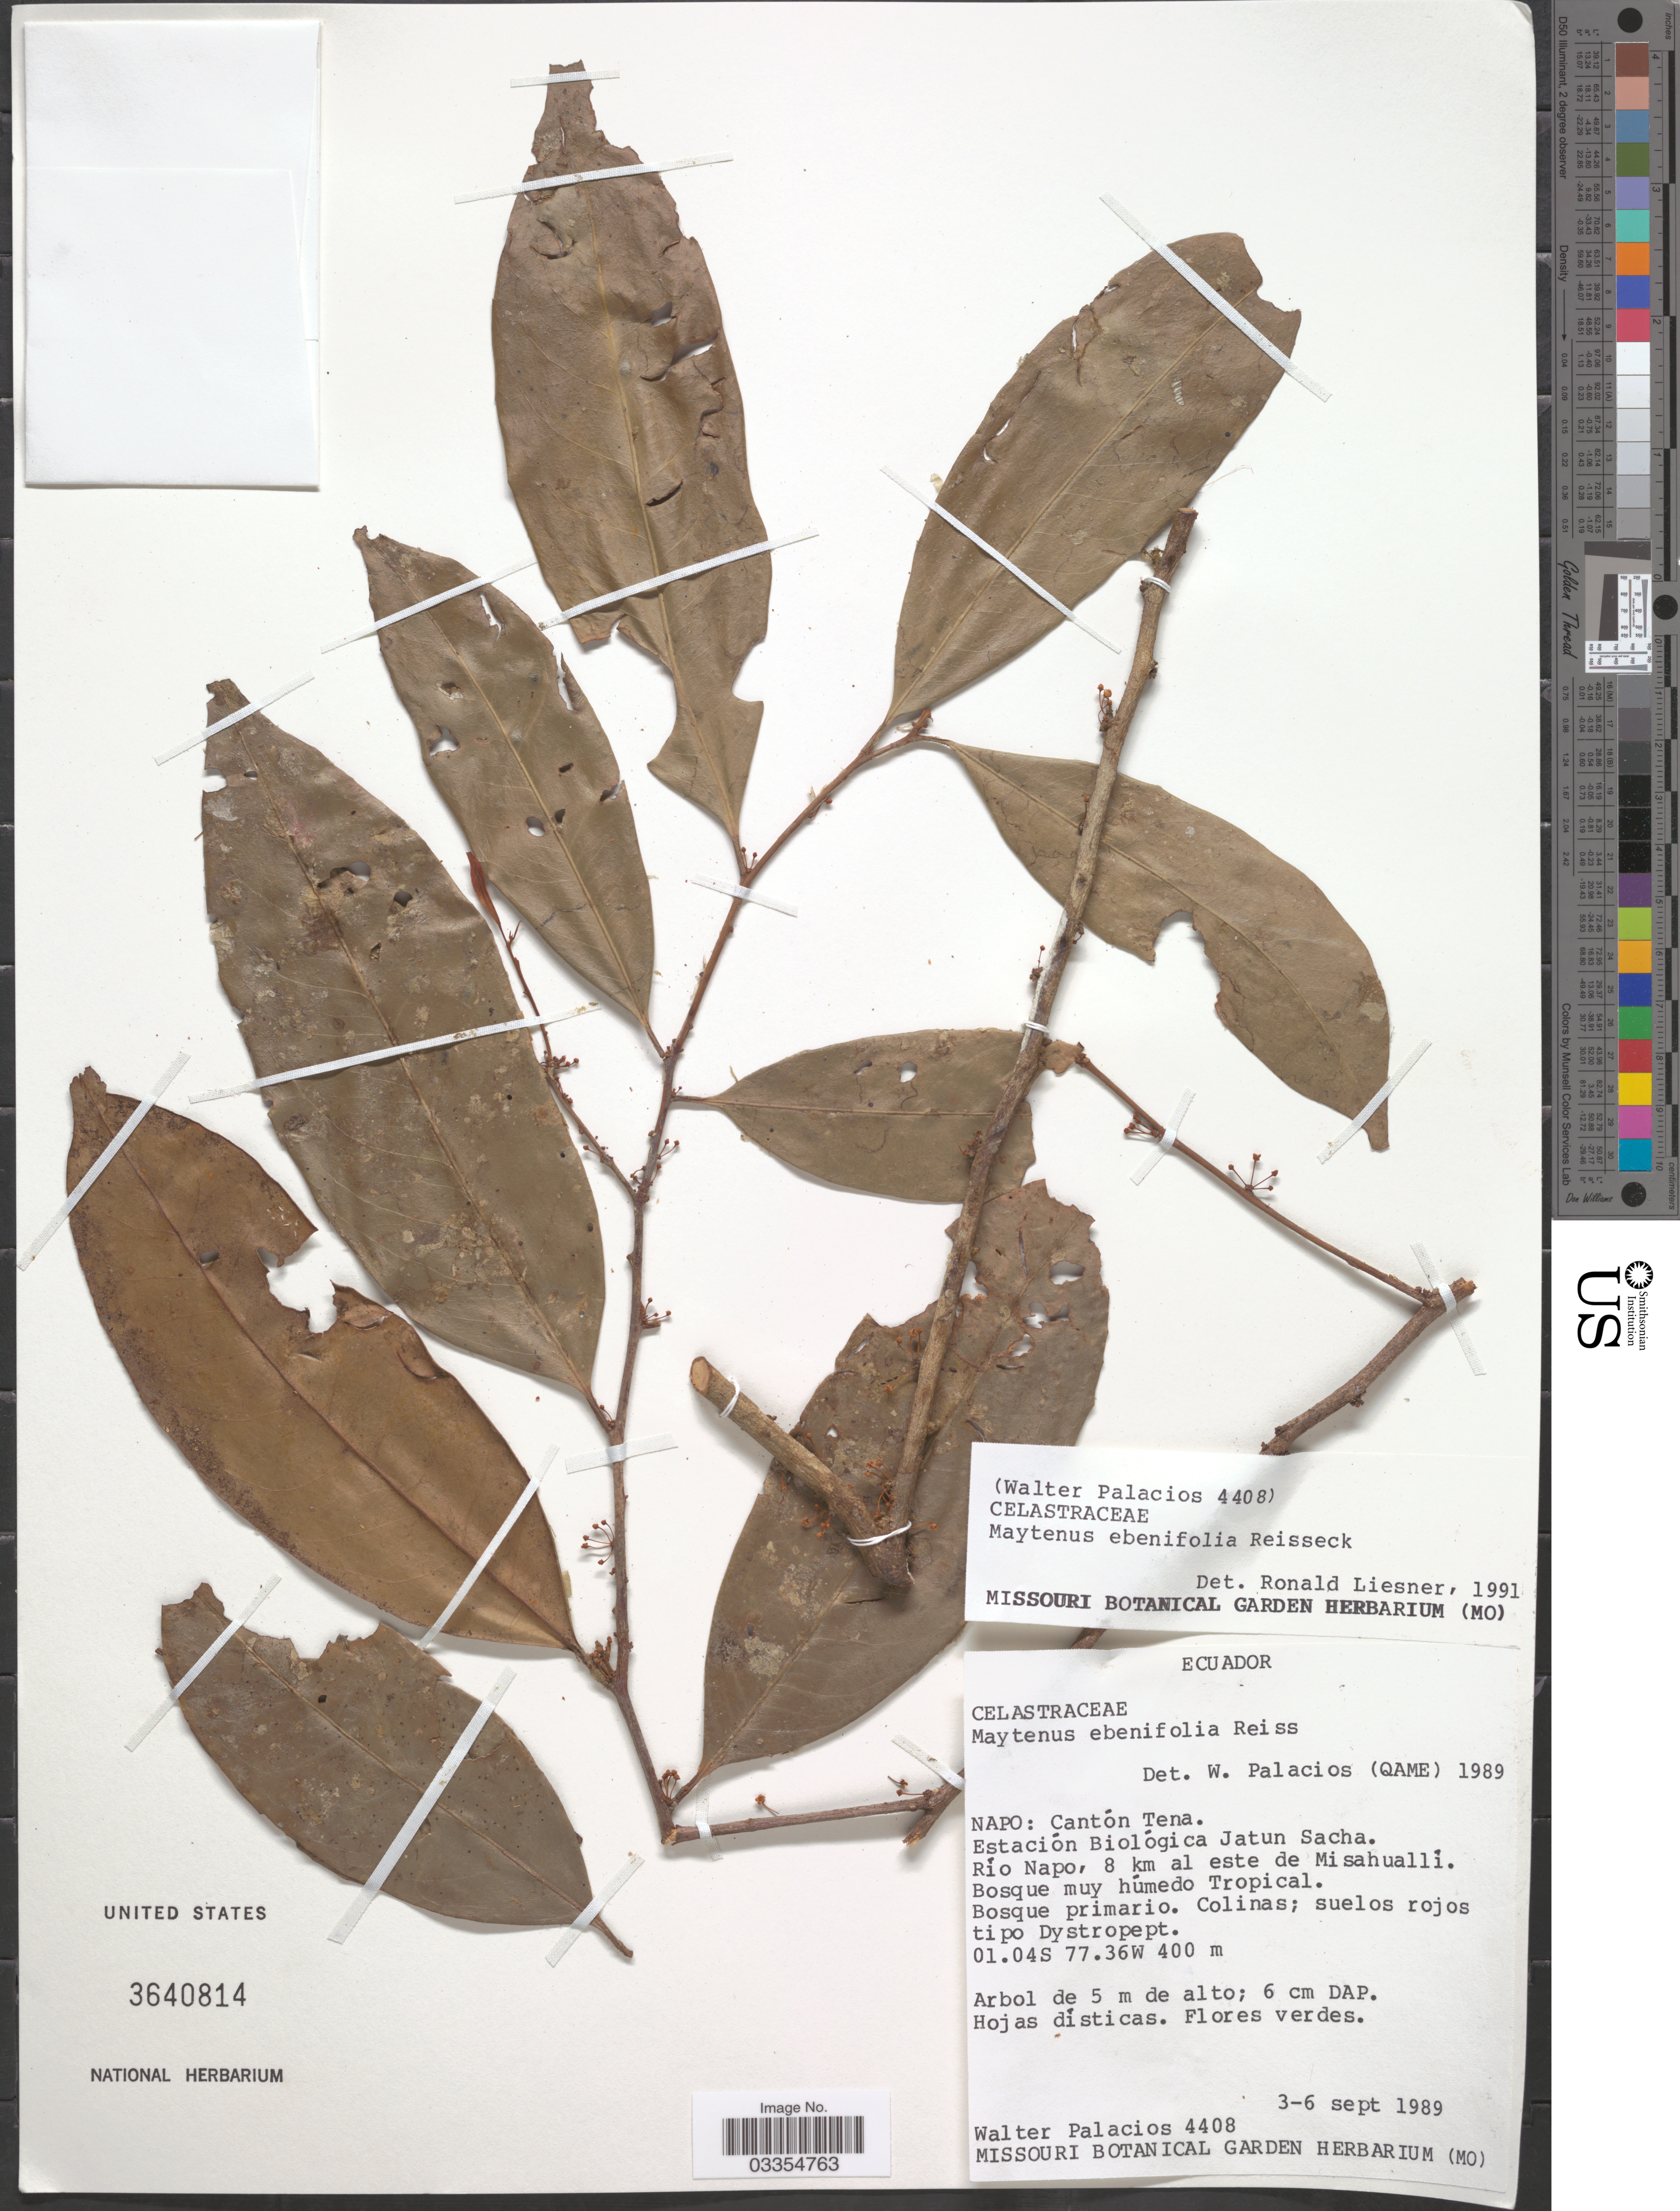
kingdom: Plantae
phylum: Tracheophyta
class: Magnoliopsida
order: Celastrales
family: Celastraceae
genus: Maytenus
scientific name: Maytenus ebenifolia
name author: Reissek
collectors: W. Palacios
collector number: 4408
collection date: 1989-09-03/1989-09-06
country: Ecuador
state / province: Napo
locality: Cantón Tena. Estación Biológica Jatun Sacha. Río Napo, 8 km al este de Misahuallí.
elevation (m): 400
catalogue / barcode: US 3640814